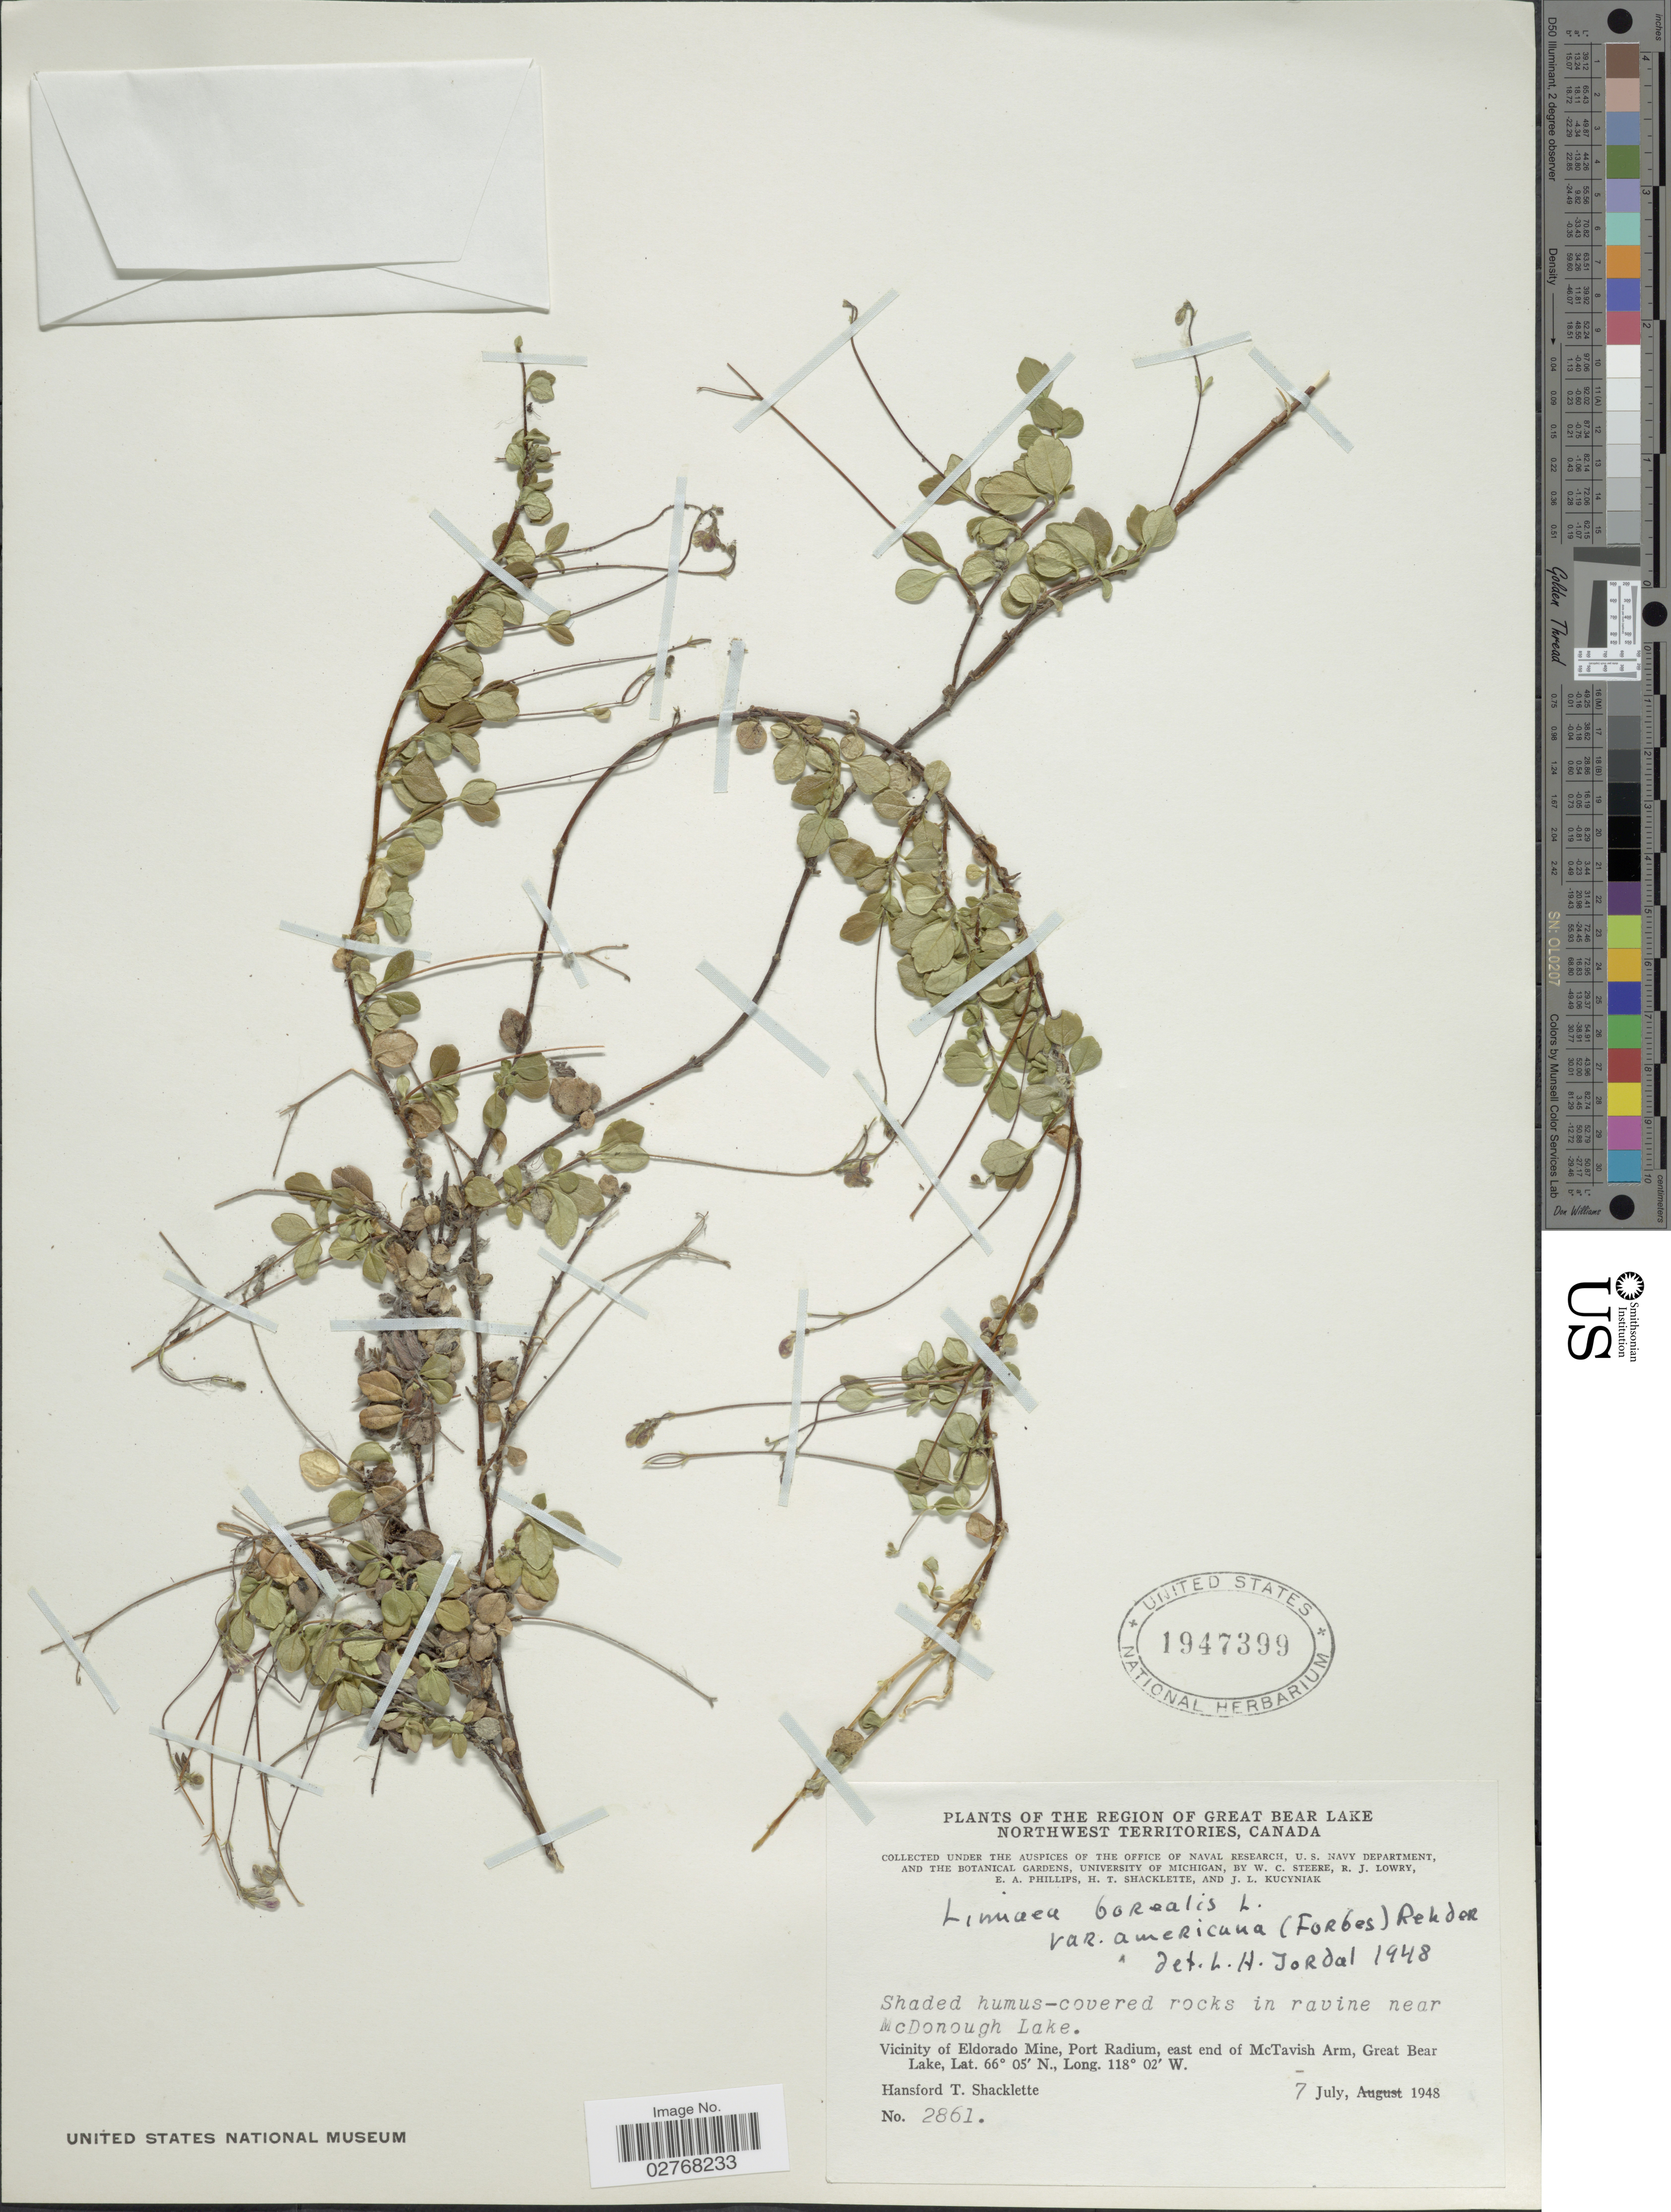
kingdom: Plantae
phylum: Tracheophyta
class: Magnoliopsida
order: Dipsacales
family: Caprifoliaceae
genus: Linnaea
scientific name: Linnaea borealis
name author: L.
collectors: H. Shacklette, W. C. Steere, R. Lowry, E. Phillips & et al.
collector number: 2861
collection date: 1948-07-07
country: Canada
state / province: Northwest Territories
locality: The Region of Great Bear Lake. In ravine near McDonough Lake. Vicinity of Eldorado Mine, Port Radium, east end of McTavish Arm, Great Bear Lake.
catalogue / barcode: US 1947399